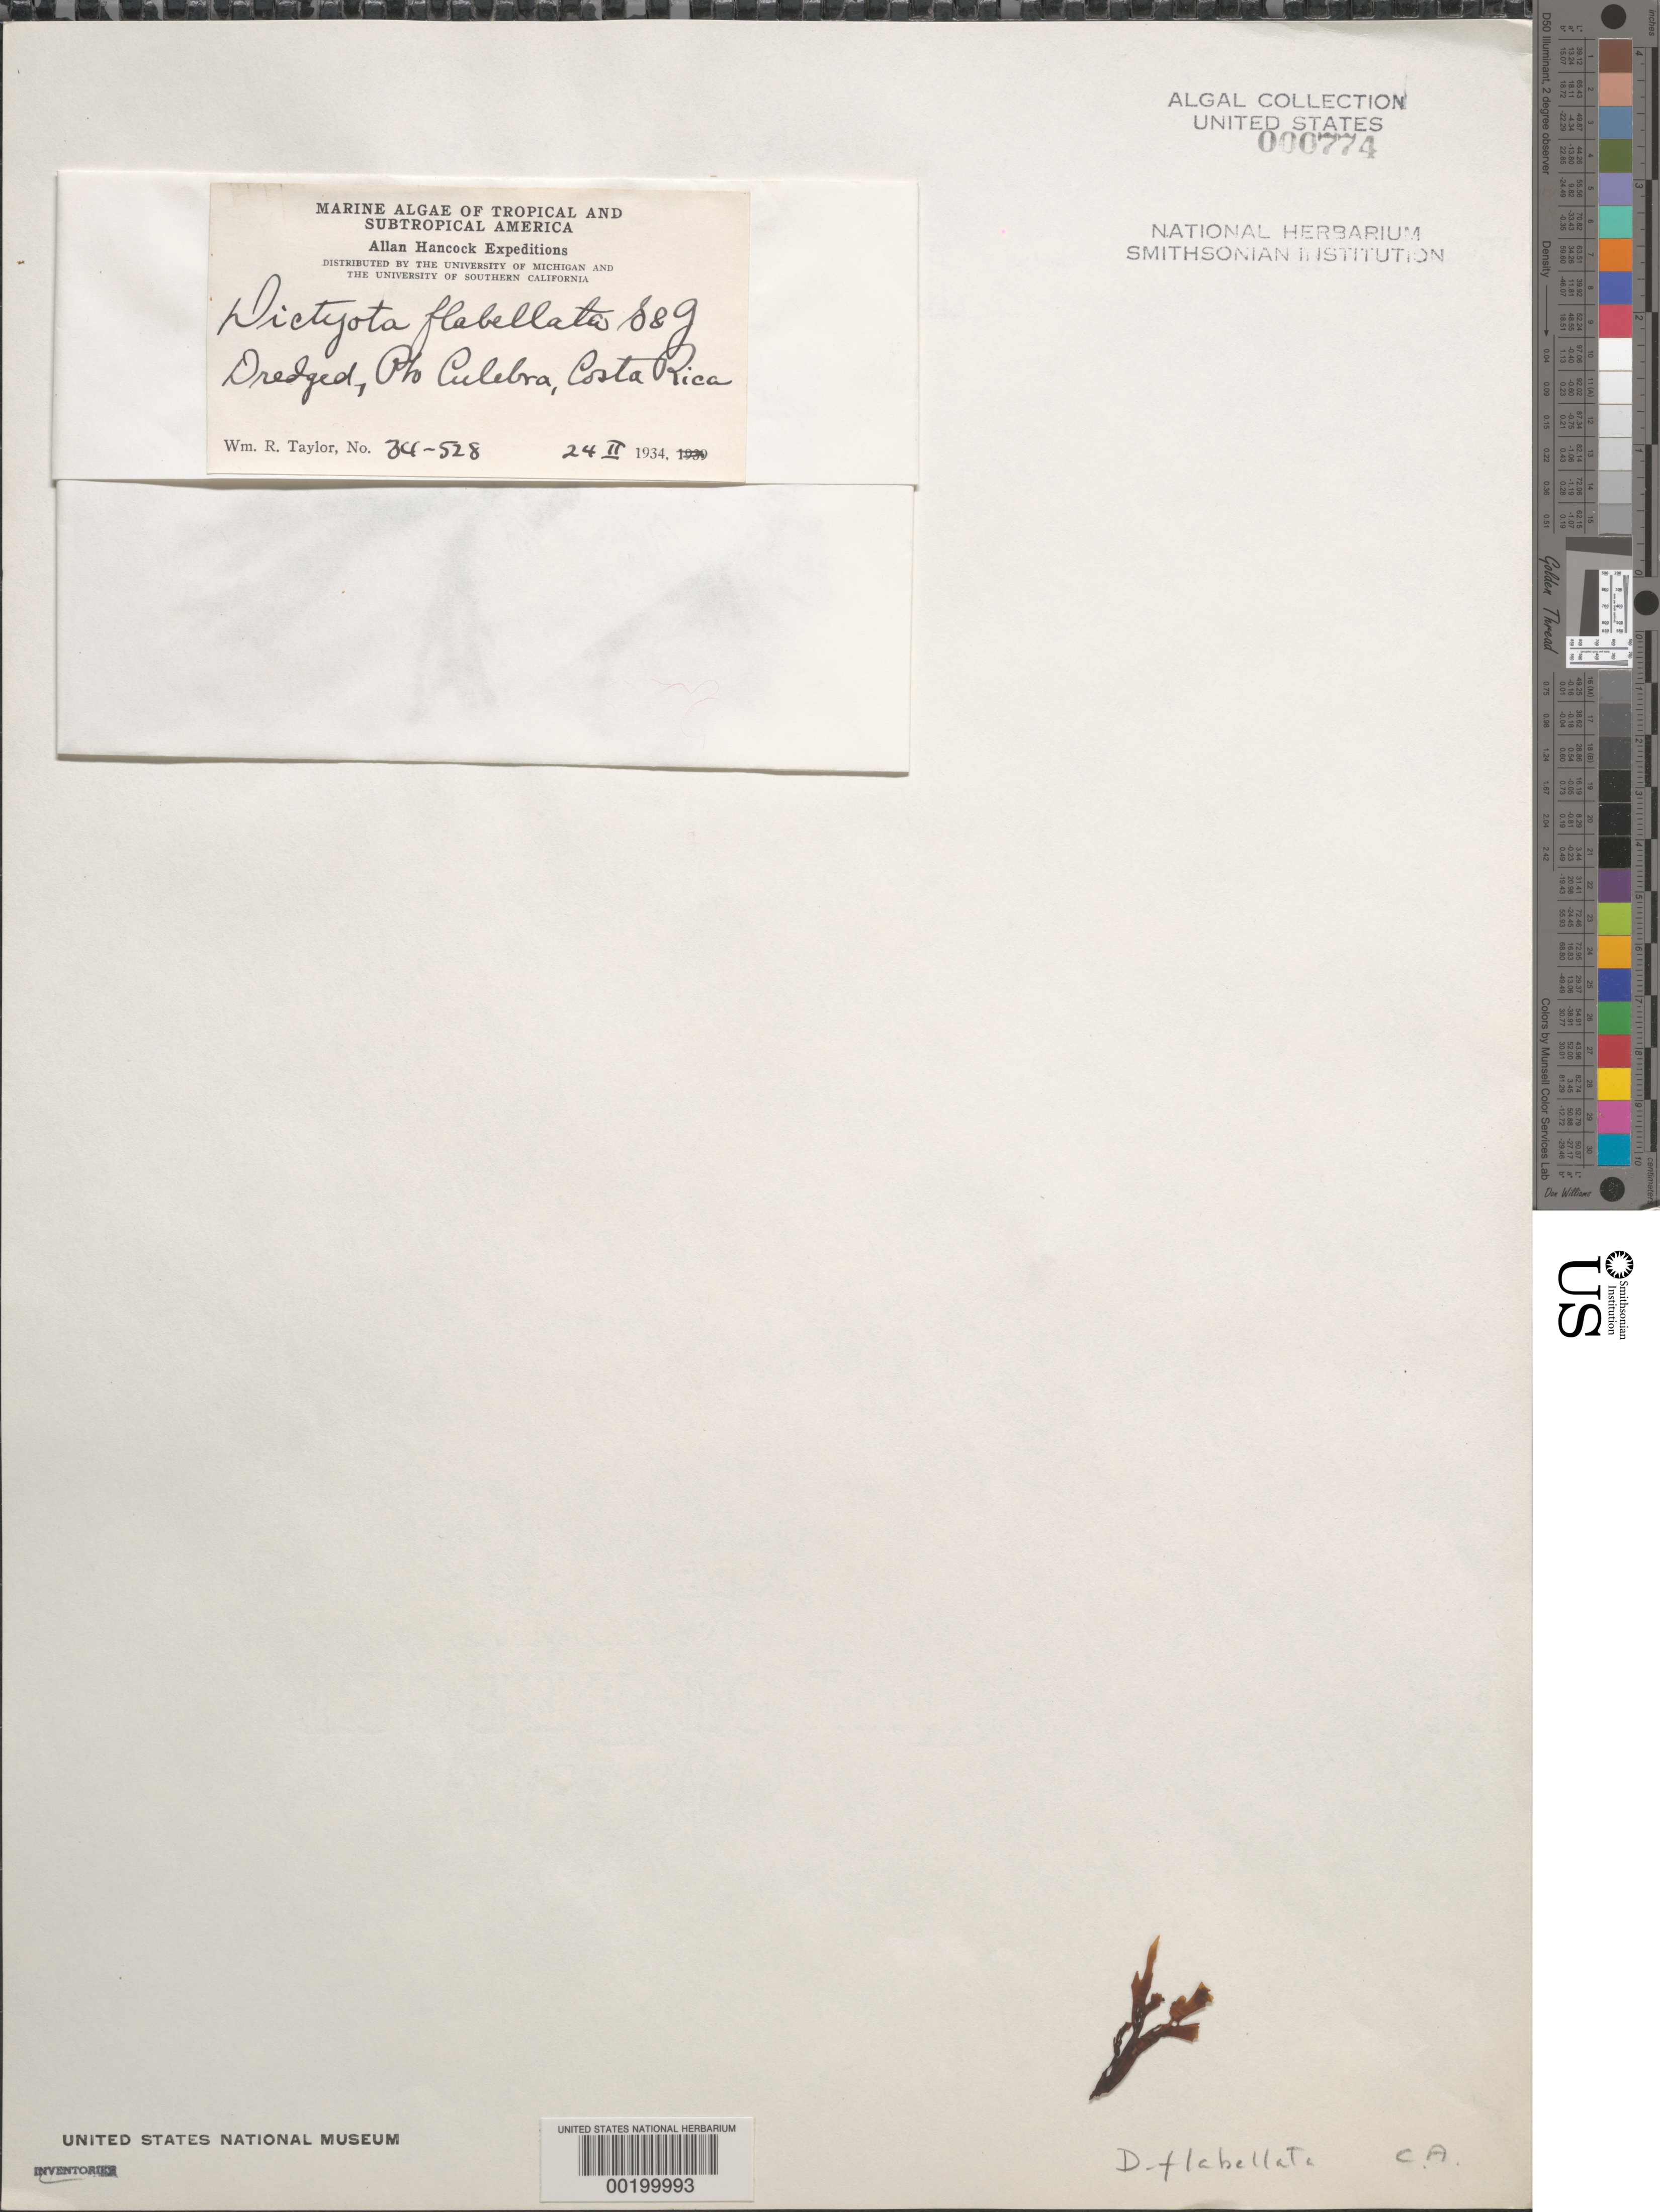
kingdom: Chromista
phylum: Ochrophyta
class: Phaeophyceae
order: Dictyotales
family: Dictyotaceae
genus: Dictyota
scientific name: Dictyota flabellata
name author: (Collins) Setch. & N.L. Gardner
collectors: W. R. Taylor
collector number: WRT 34-528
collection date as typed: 24 Feb 1934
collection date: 1934-02-24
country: Costa Rica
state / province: Guanacaste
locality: Puerto Culebra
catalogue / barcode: US 774